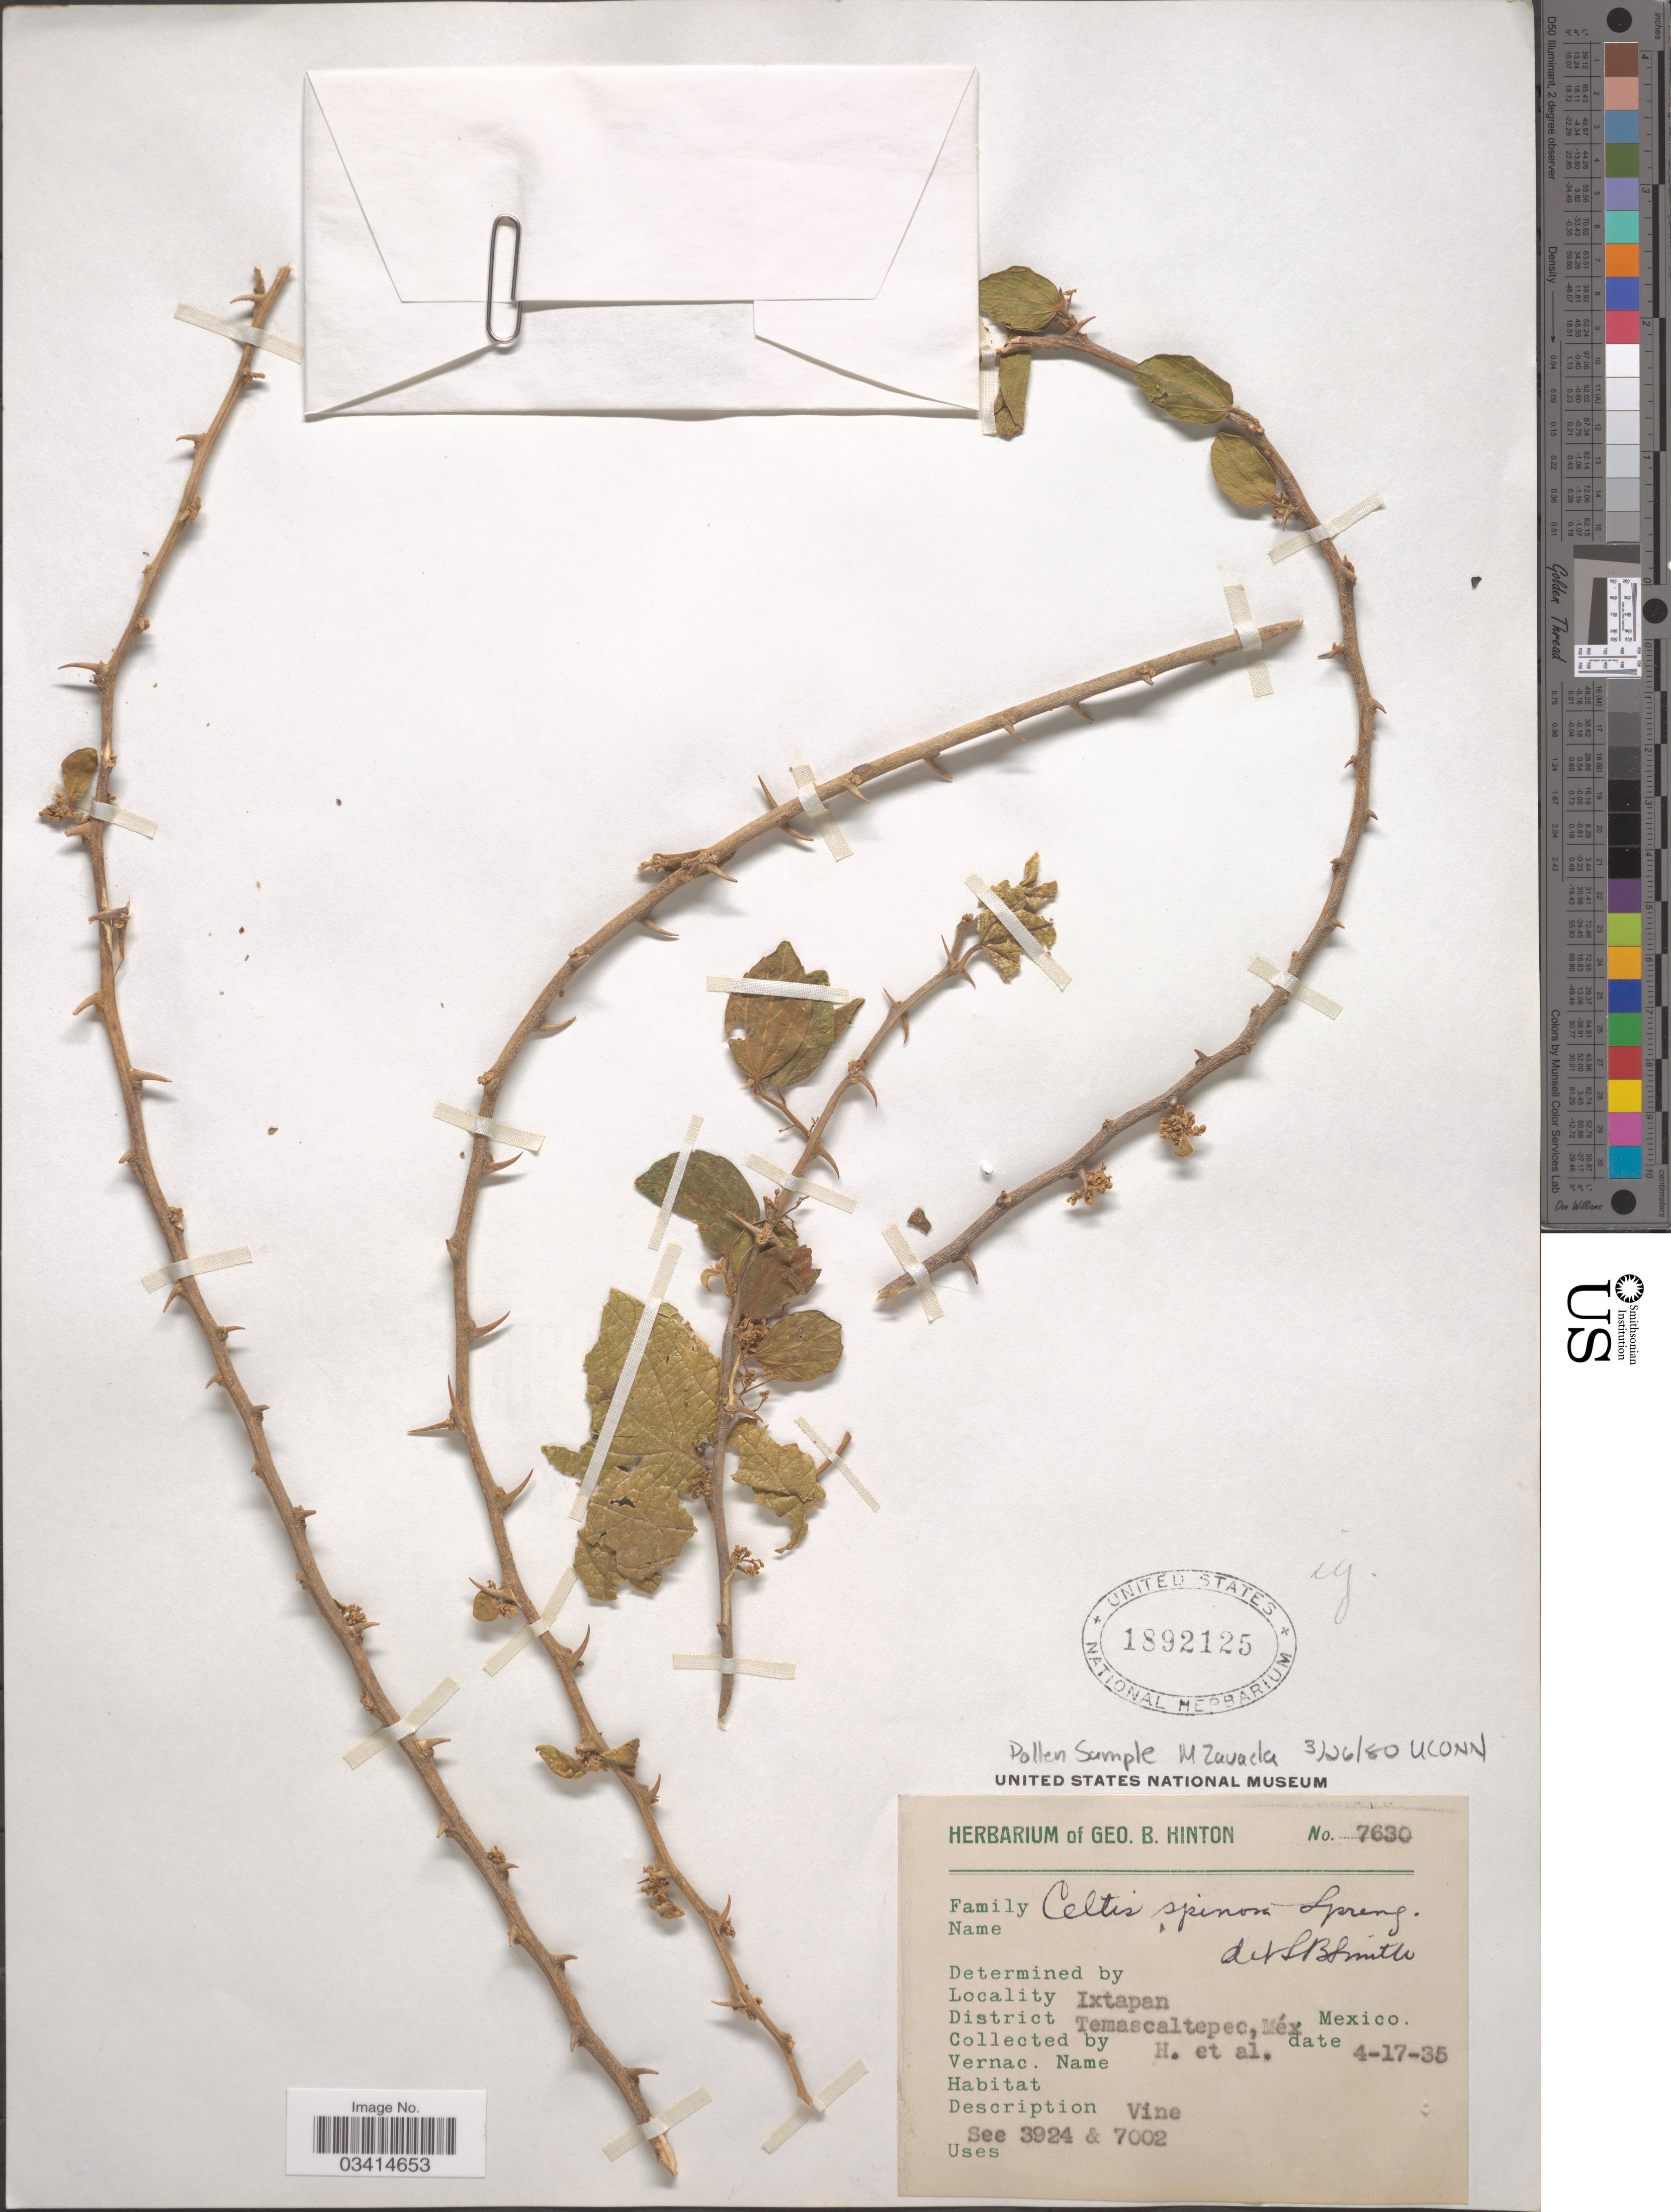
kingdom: Plantae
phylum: Tracheophyta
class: Magnoliopsida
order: Rosales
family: Cannabaceae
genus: Celtis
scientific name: Celtis spinosa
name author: Ruiz ex Miq.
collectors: G. B. Hinton & et al.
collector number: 7630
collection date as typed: Transcribed d/m/y: 17/4/35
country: Mexico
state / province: México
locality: Ixtapan. District Temascatepec.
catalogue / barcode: US 1892125